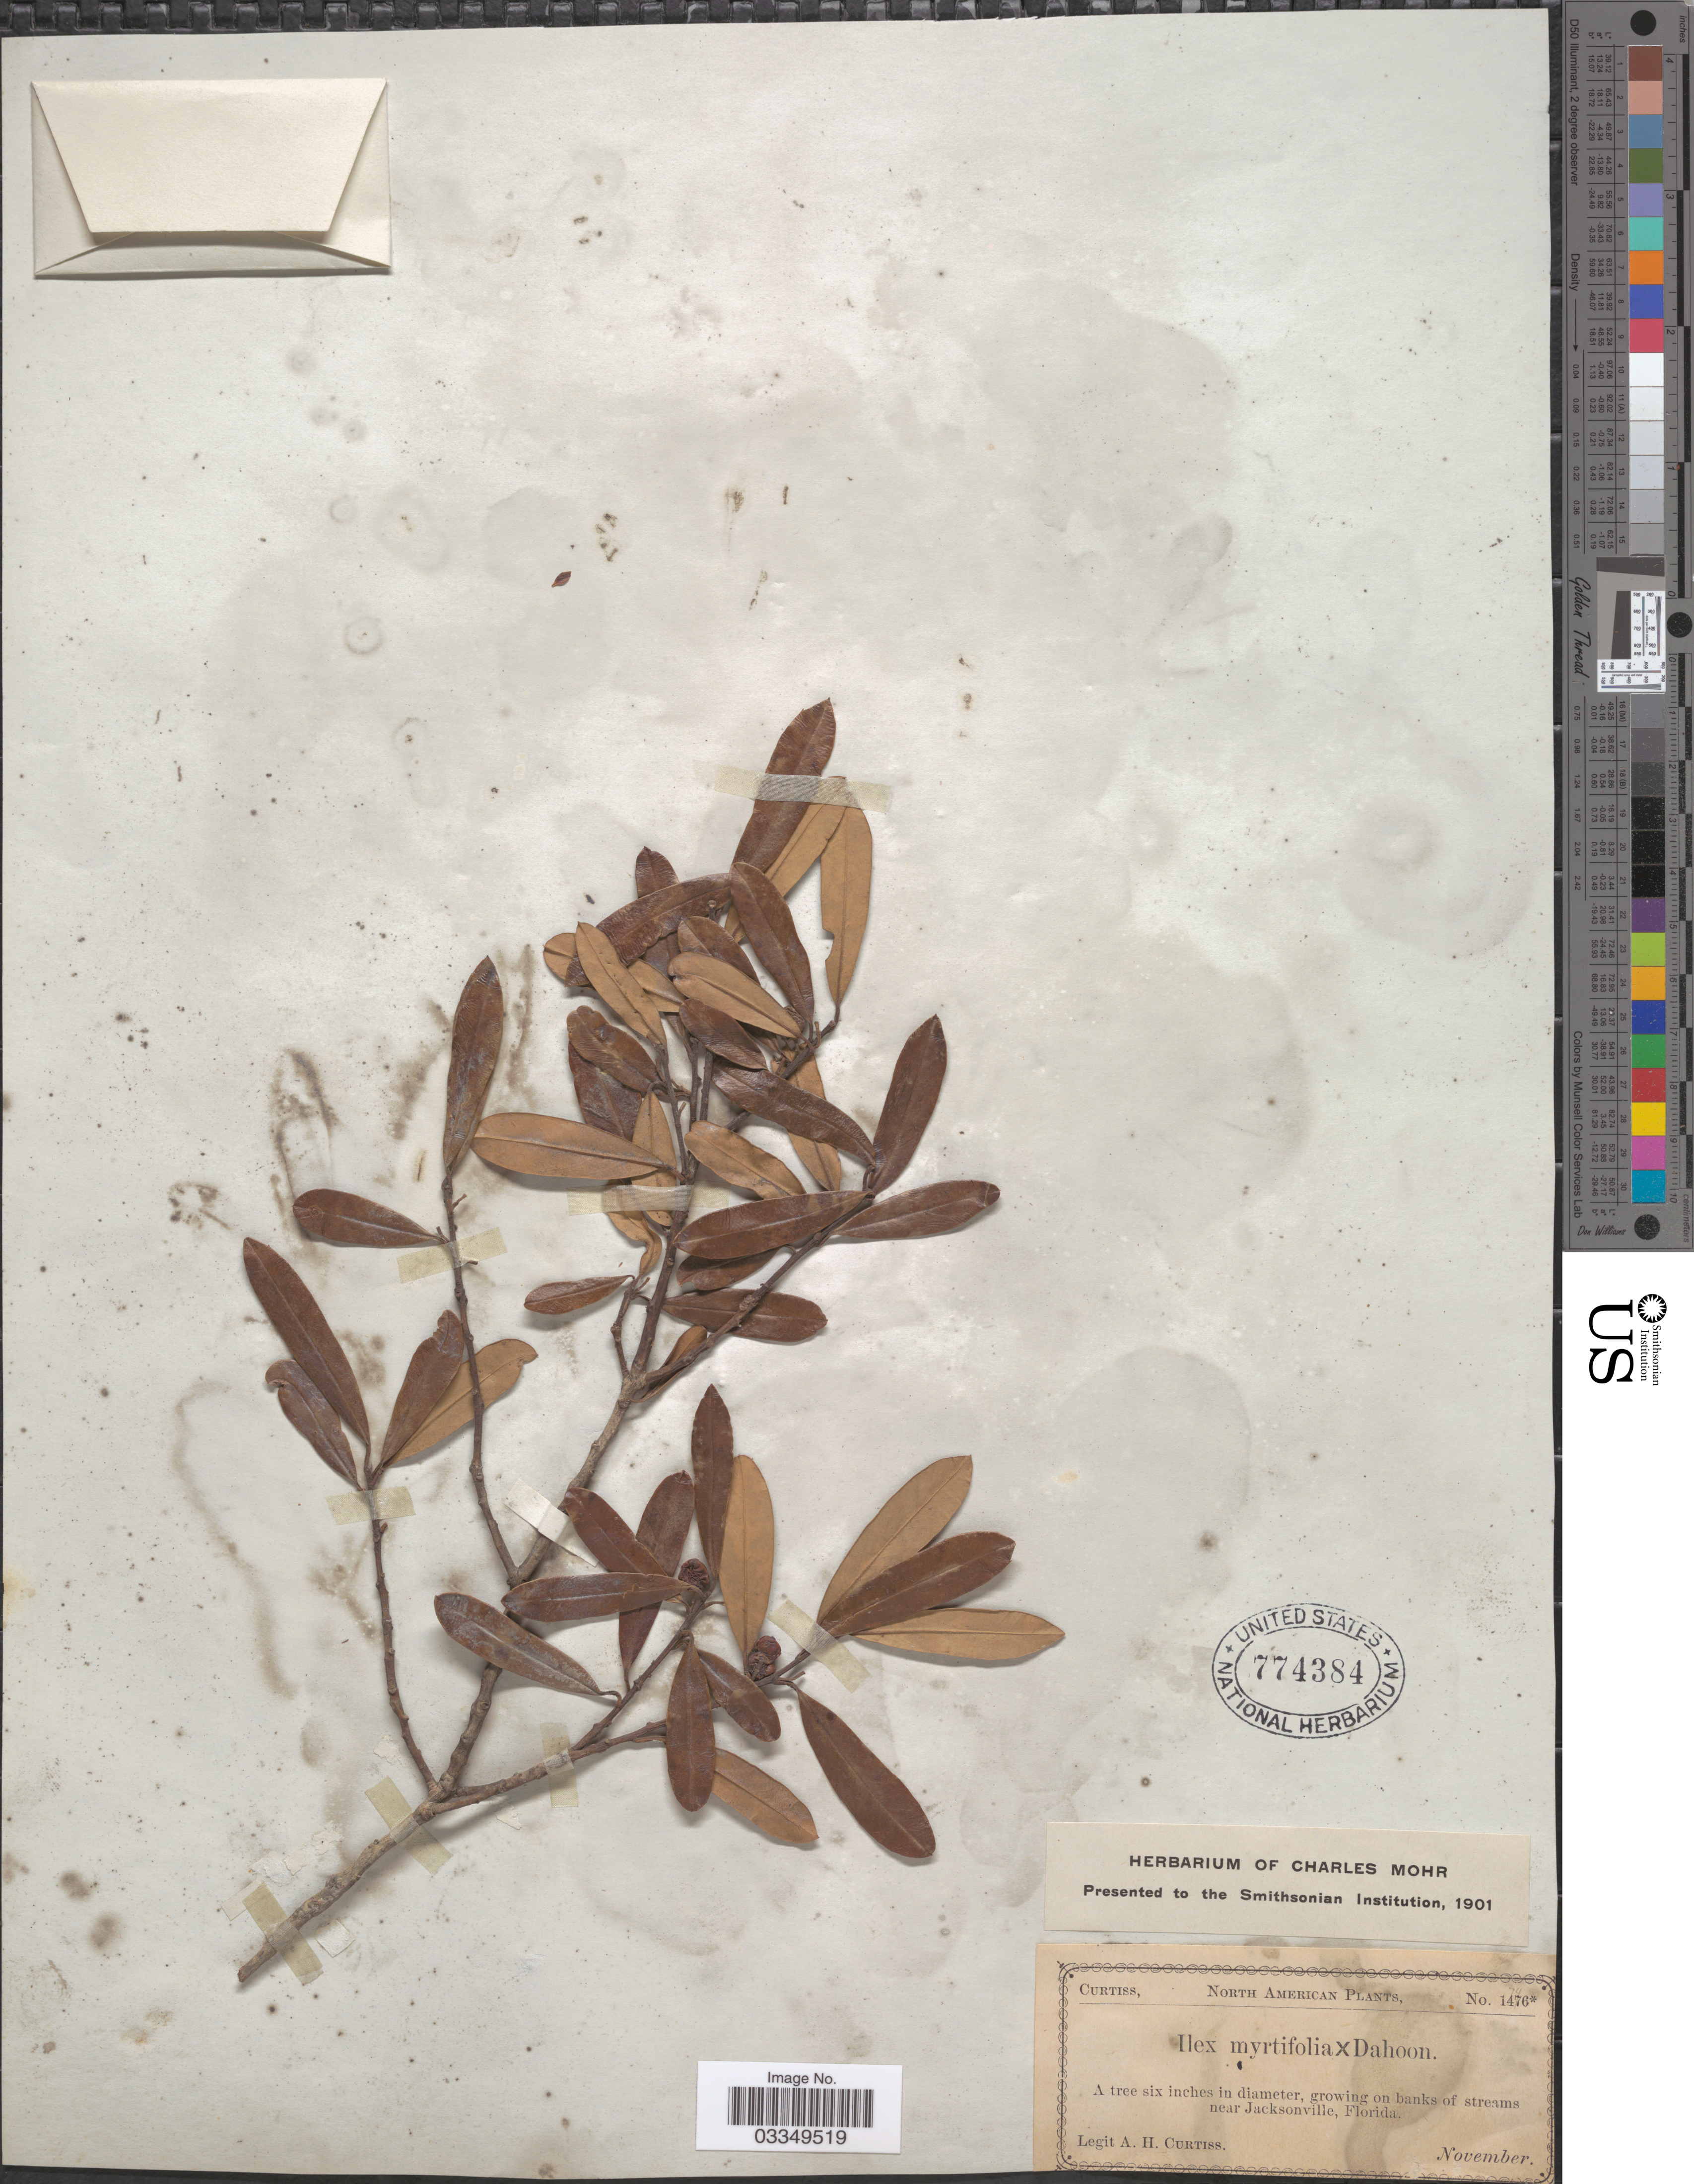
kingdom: Plantae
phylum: Tracheophyta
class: Magnoliopsida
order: Aquifoliales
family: Aquifoliaceae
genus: Ilex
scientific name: Ilex cassine var. angustifolia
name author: Aiton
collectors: A. H. Curtiss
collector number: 1476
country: United States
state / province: Florida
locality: Near Jacksonville.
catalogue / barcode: US 774384